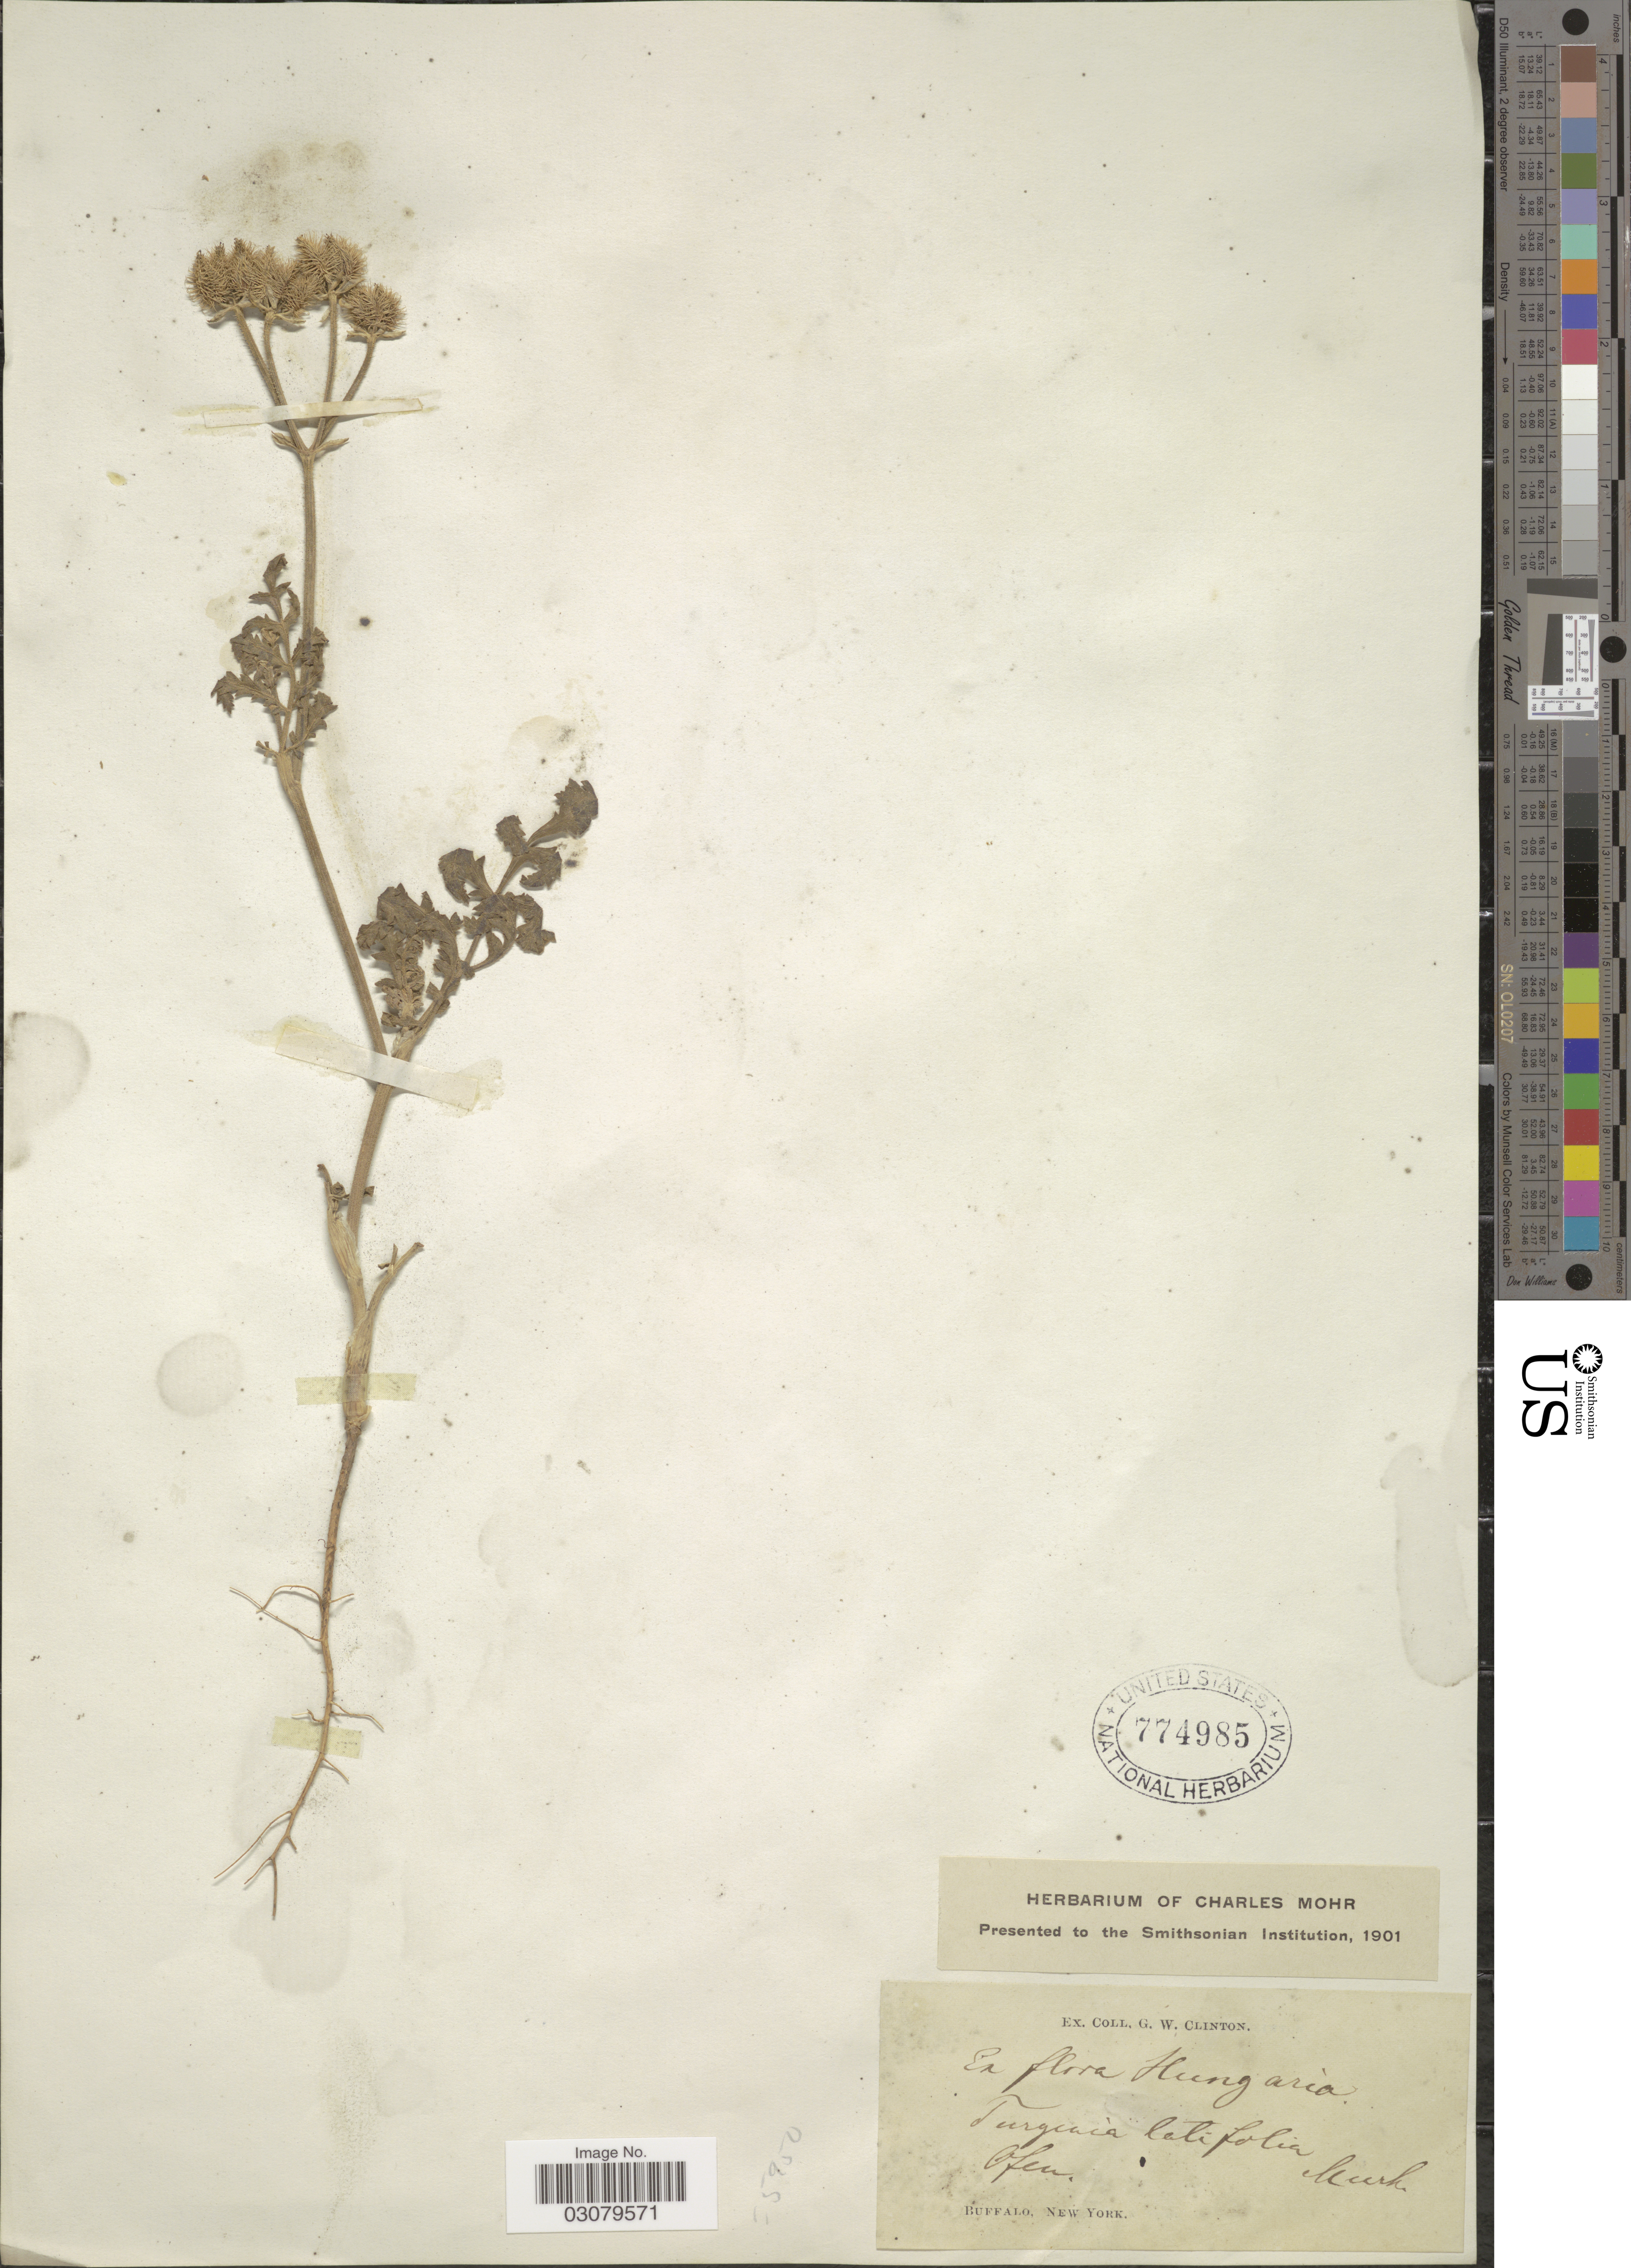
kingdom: Plantae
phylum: Tracheophyta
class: Magnoliopsida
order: Apiales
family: Apiaceae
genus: Caucalis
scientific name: Caucalis latifolia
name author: L.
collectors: G. W. Clinton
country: United States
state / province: New York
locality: Buffalo.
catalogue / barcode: US 774985